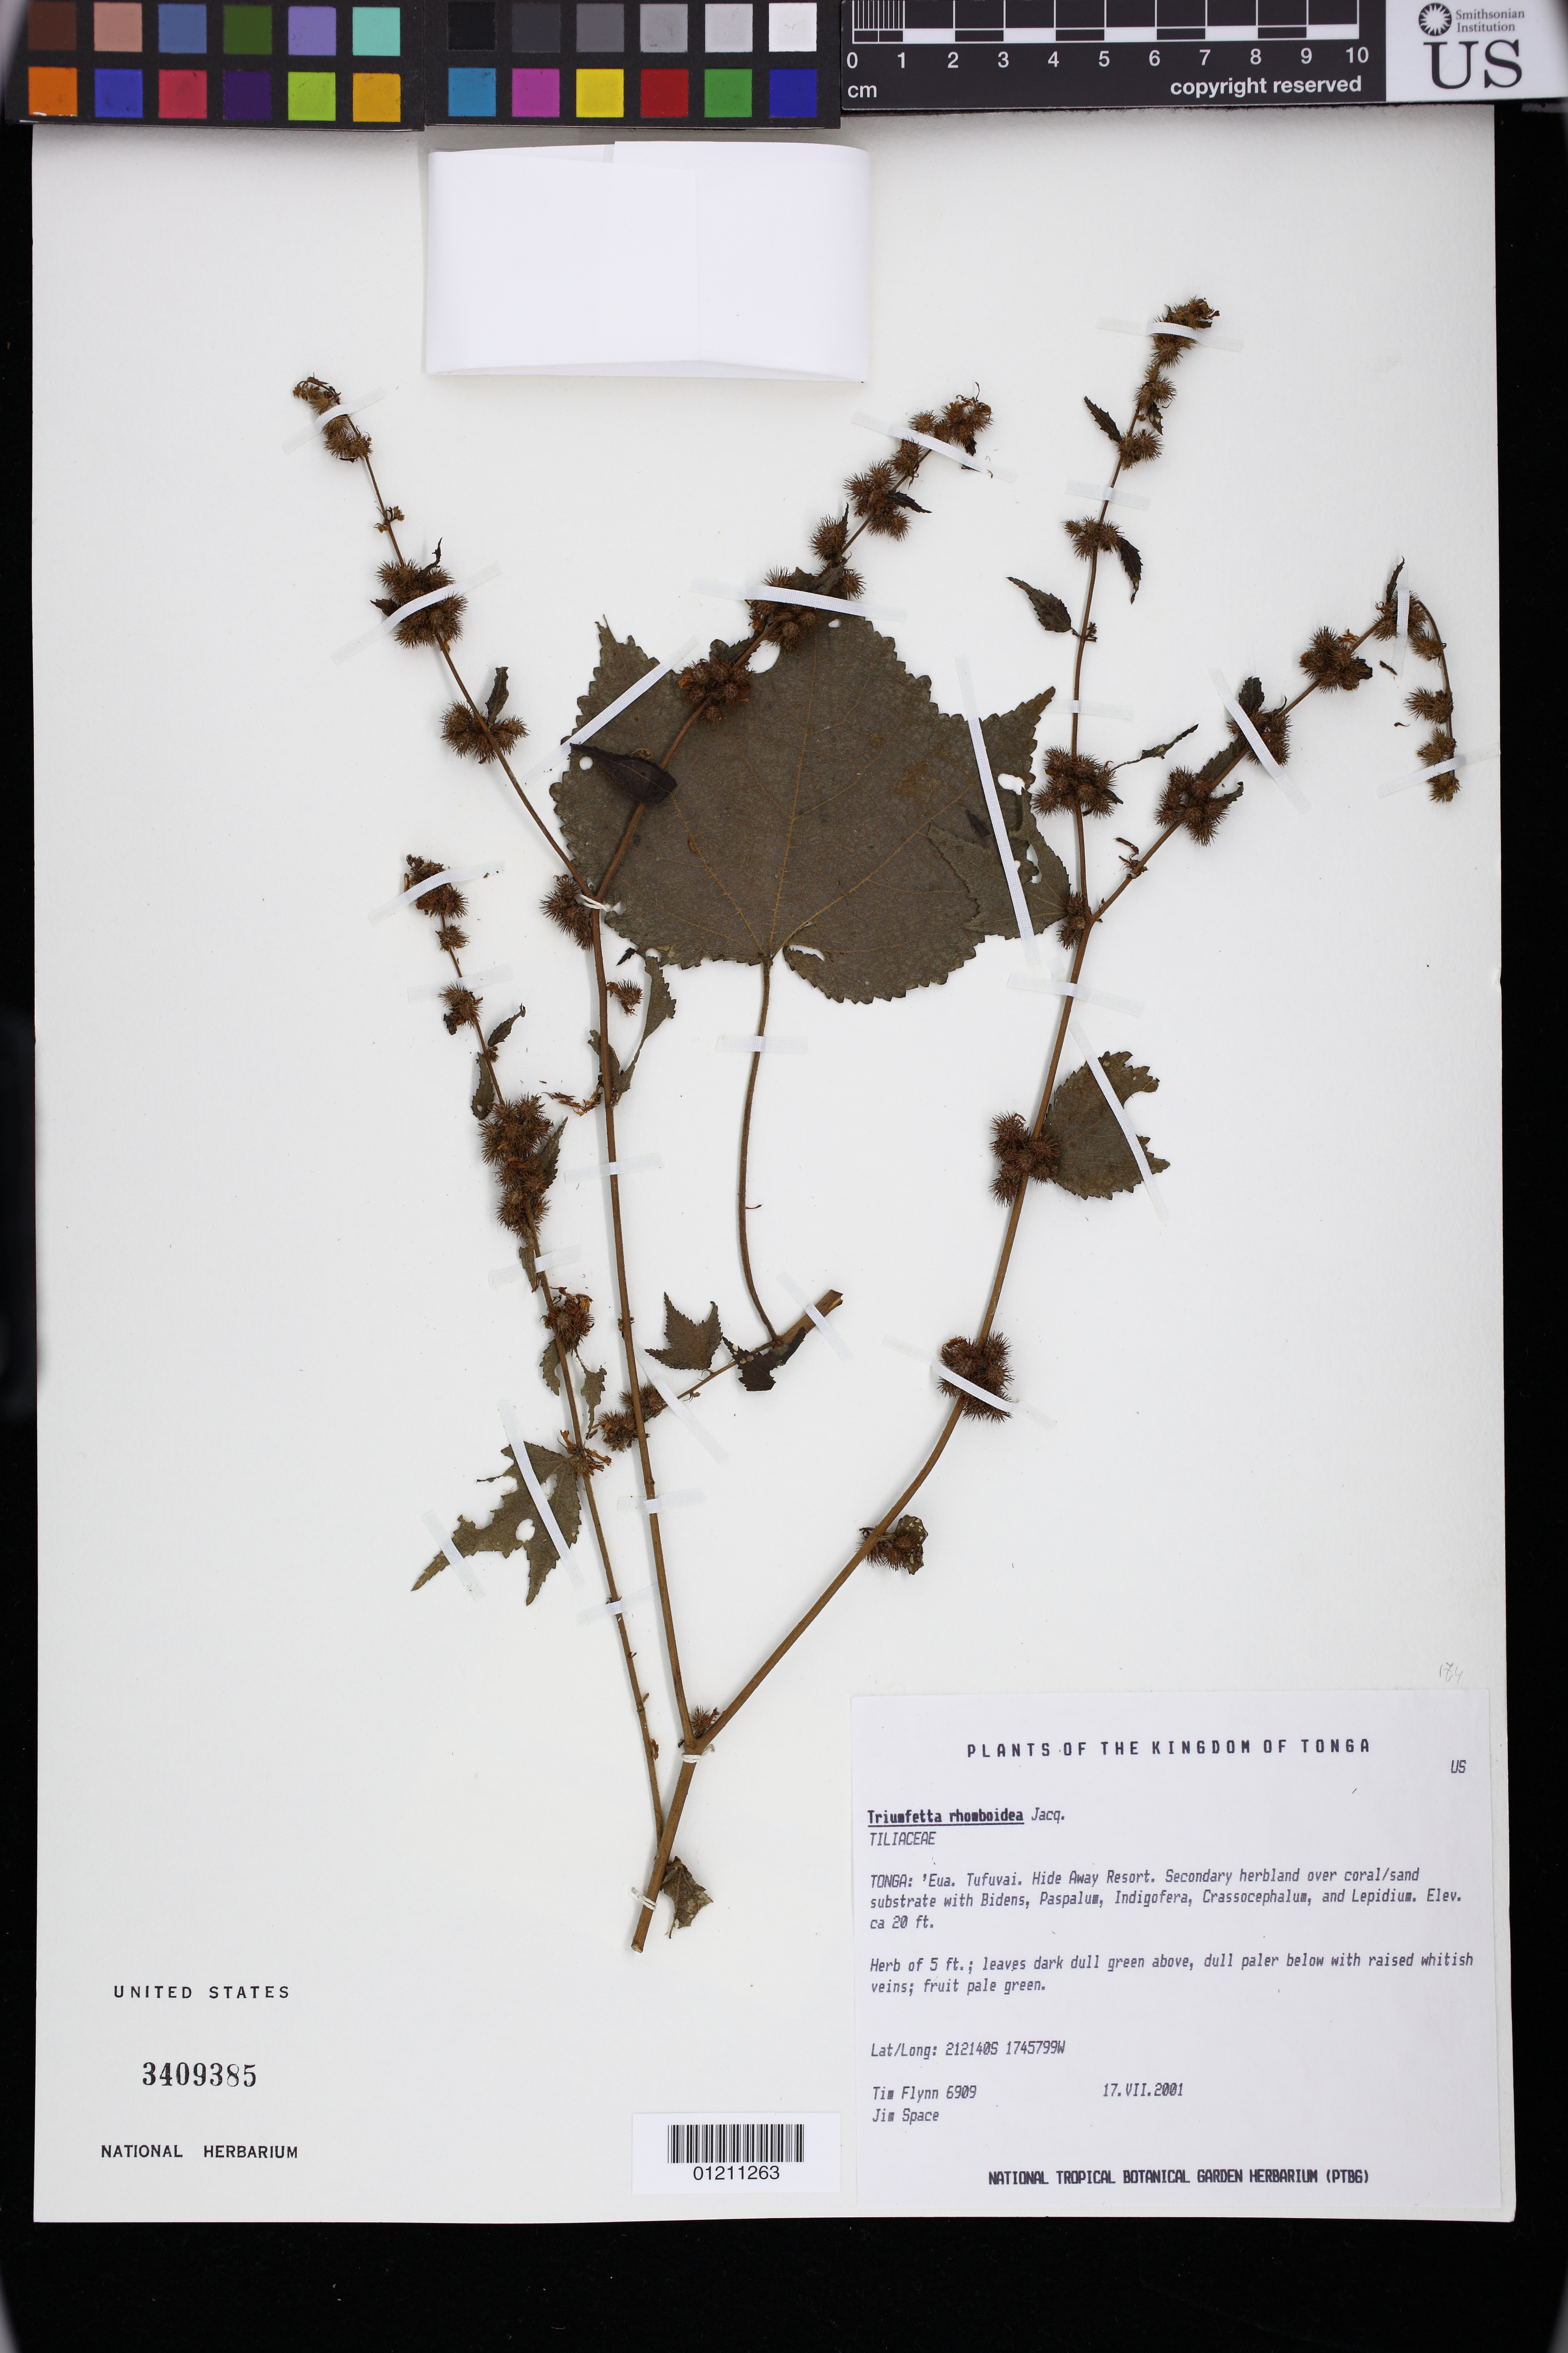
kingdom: Plantae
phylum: Tracheophyta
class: Magnoliopsida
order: Malvales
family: Malvaceae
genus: Triumfetta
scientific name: Triumfetta rhomboidea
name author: Jacq.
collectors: T. W. Flynn & J. Space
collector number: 6909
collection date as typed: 17 Jul 2001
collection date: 2001-07-17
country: Tonga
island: Eua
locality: Tonga: 'Eua. Tufuvia, Hide Away Resort.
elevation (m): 6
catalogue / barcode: US 3409385